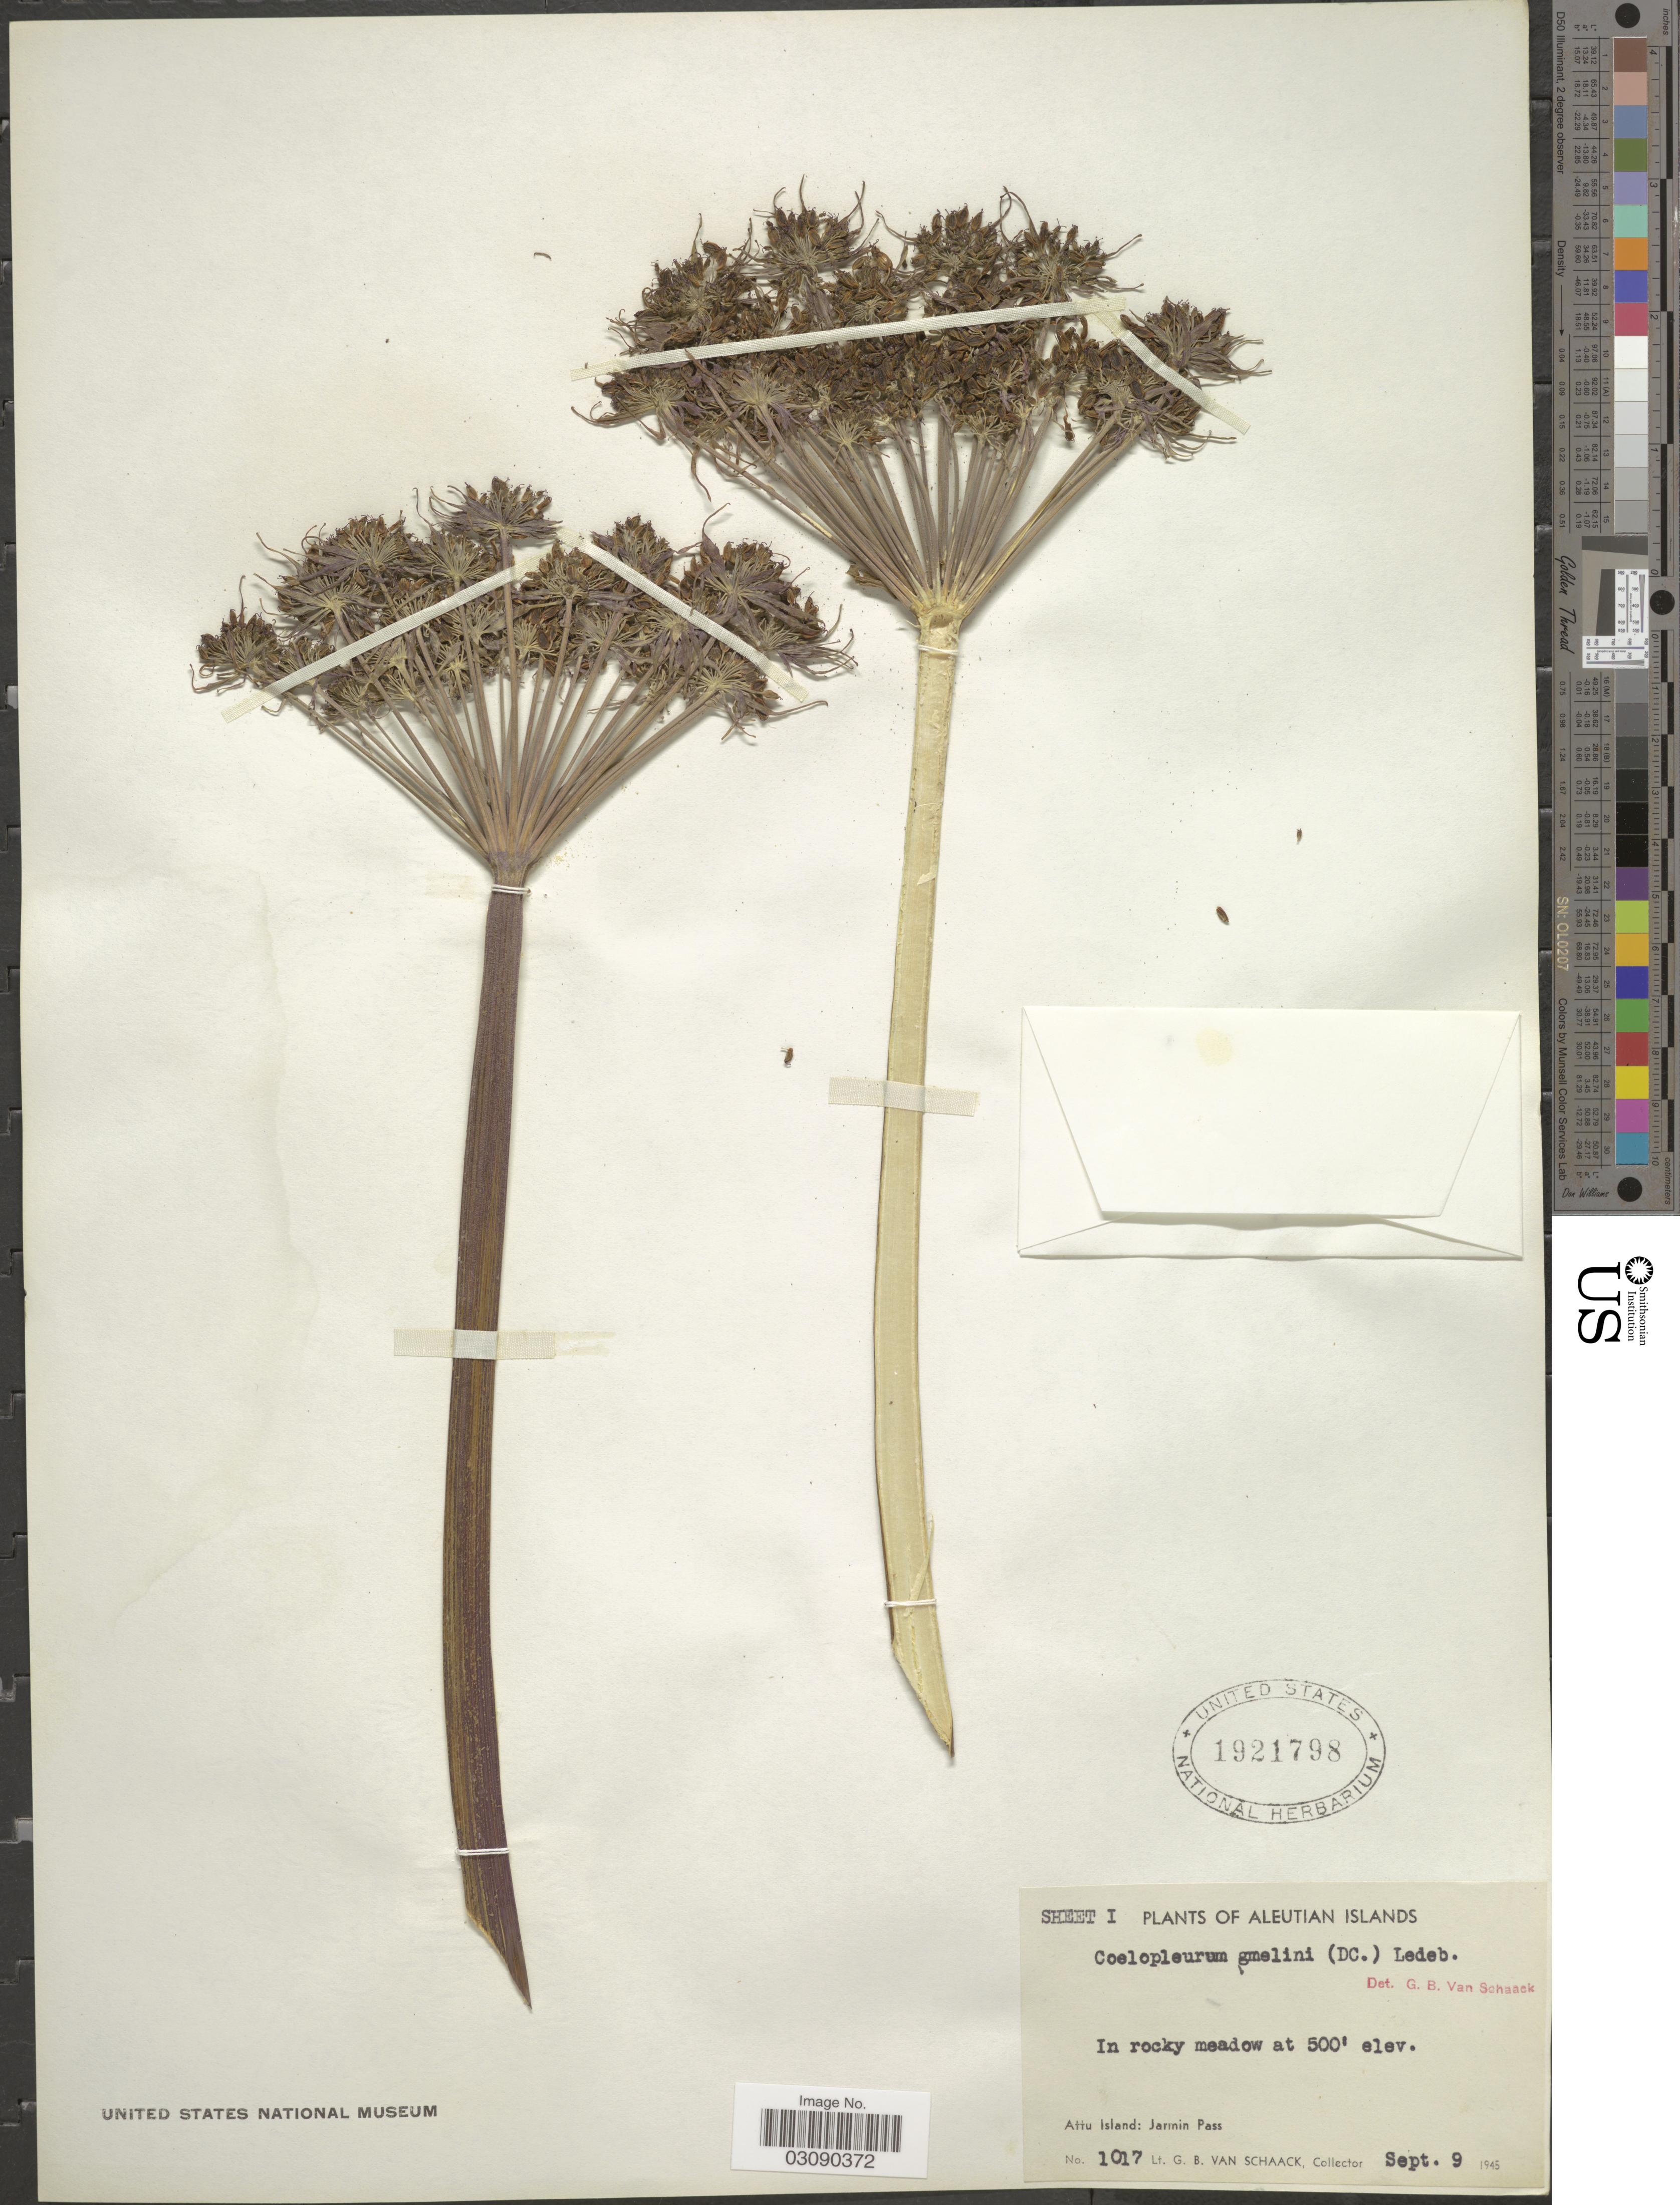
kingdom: Plantae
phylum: Tracheophyta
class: Magnoliopsida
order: Apiales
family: Apiaceae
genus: Angelica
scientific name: Angelica lucida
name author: L.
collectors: G. Van Schaack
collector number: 1017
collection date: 1945-09-09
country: United States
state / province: Alaska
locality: Aleutian Islands, Attu Island: Jarmin Pass.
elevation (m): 152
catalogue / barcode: US 1921798